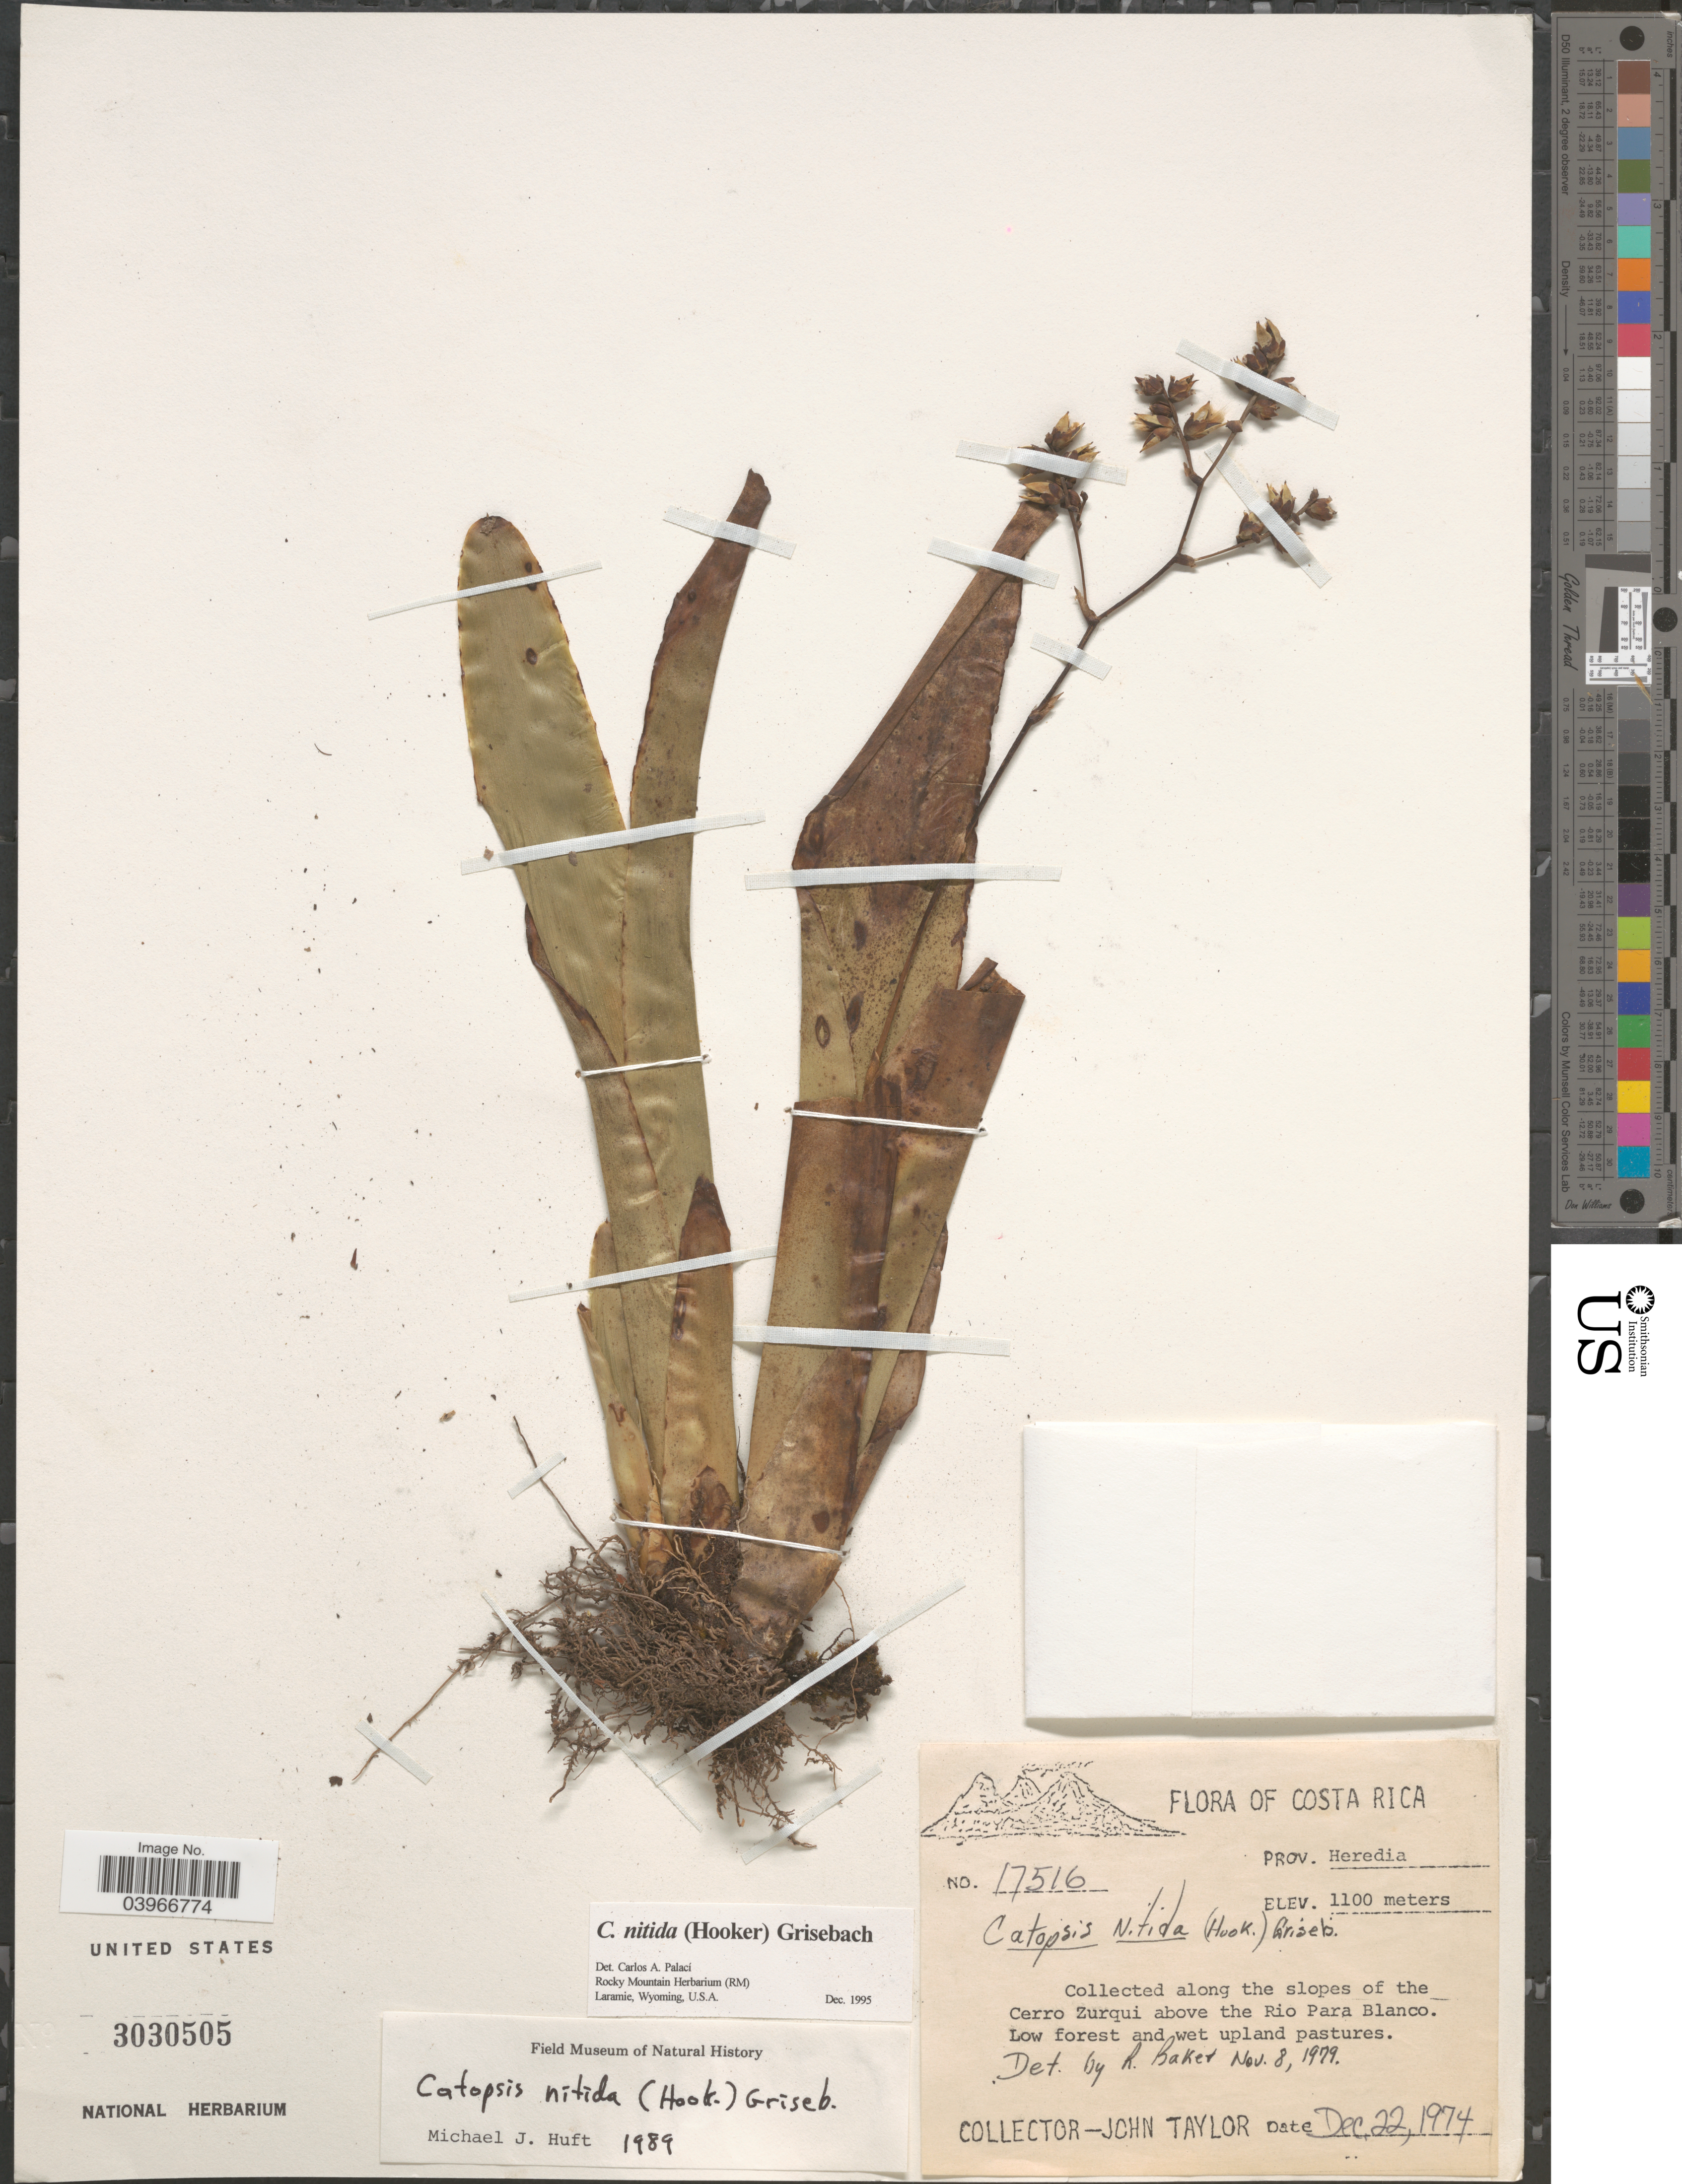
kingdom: Plantae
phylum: Tracheophyta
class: Liliopsida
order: Poales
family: Bromeliaceae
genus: Catopsis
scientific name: Catopsis nitida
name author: (Hook.) Griseb.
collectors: J. Taylor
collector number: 17516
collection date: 1974-12-22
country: Costa Rica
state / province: Heredia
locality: Along the slopes of the Cerro Zurqui above the Rio Para Blanco.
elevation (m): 1100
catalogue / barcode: US 3030505